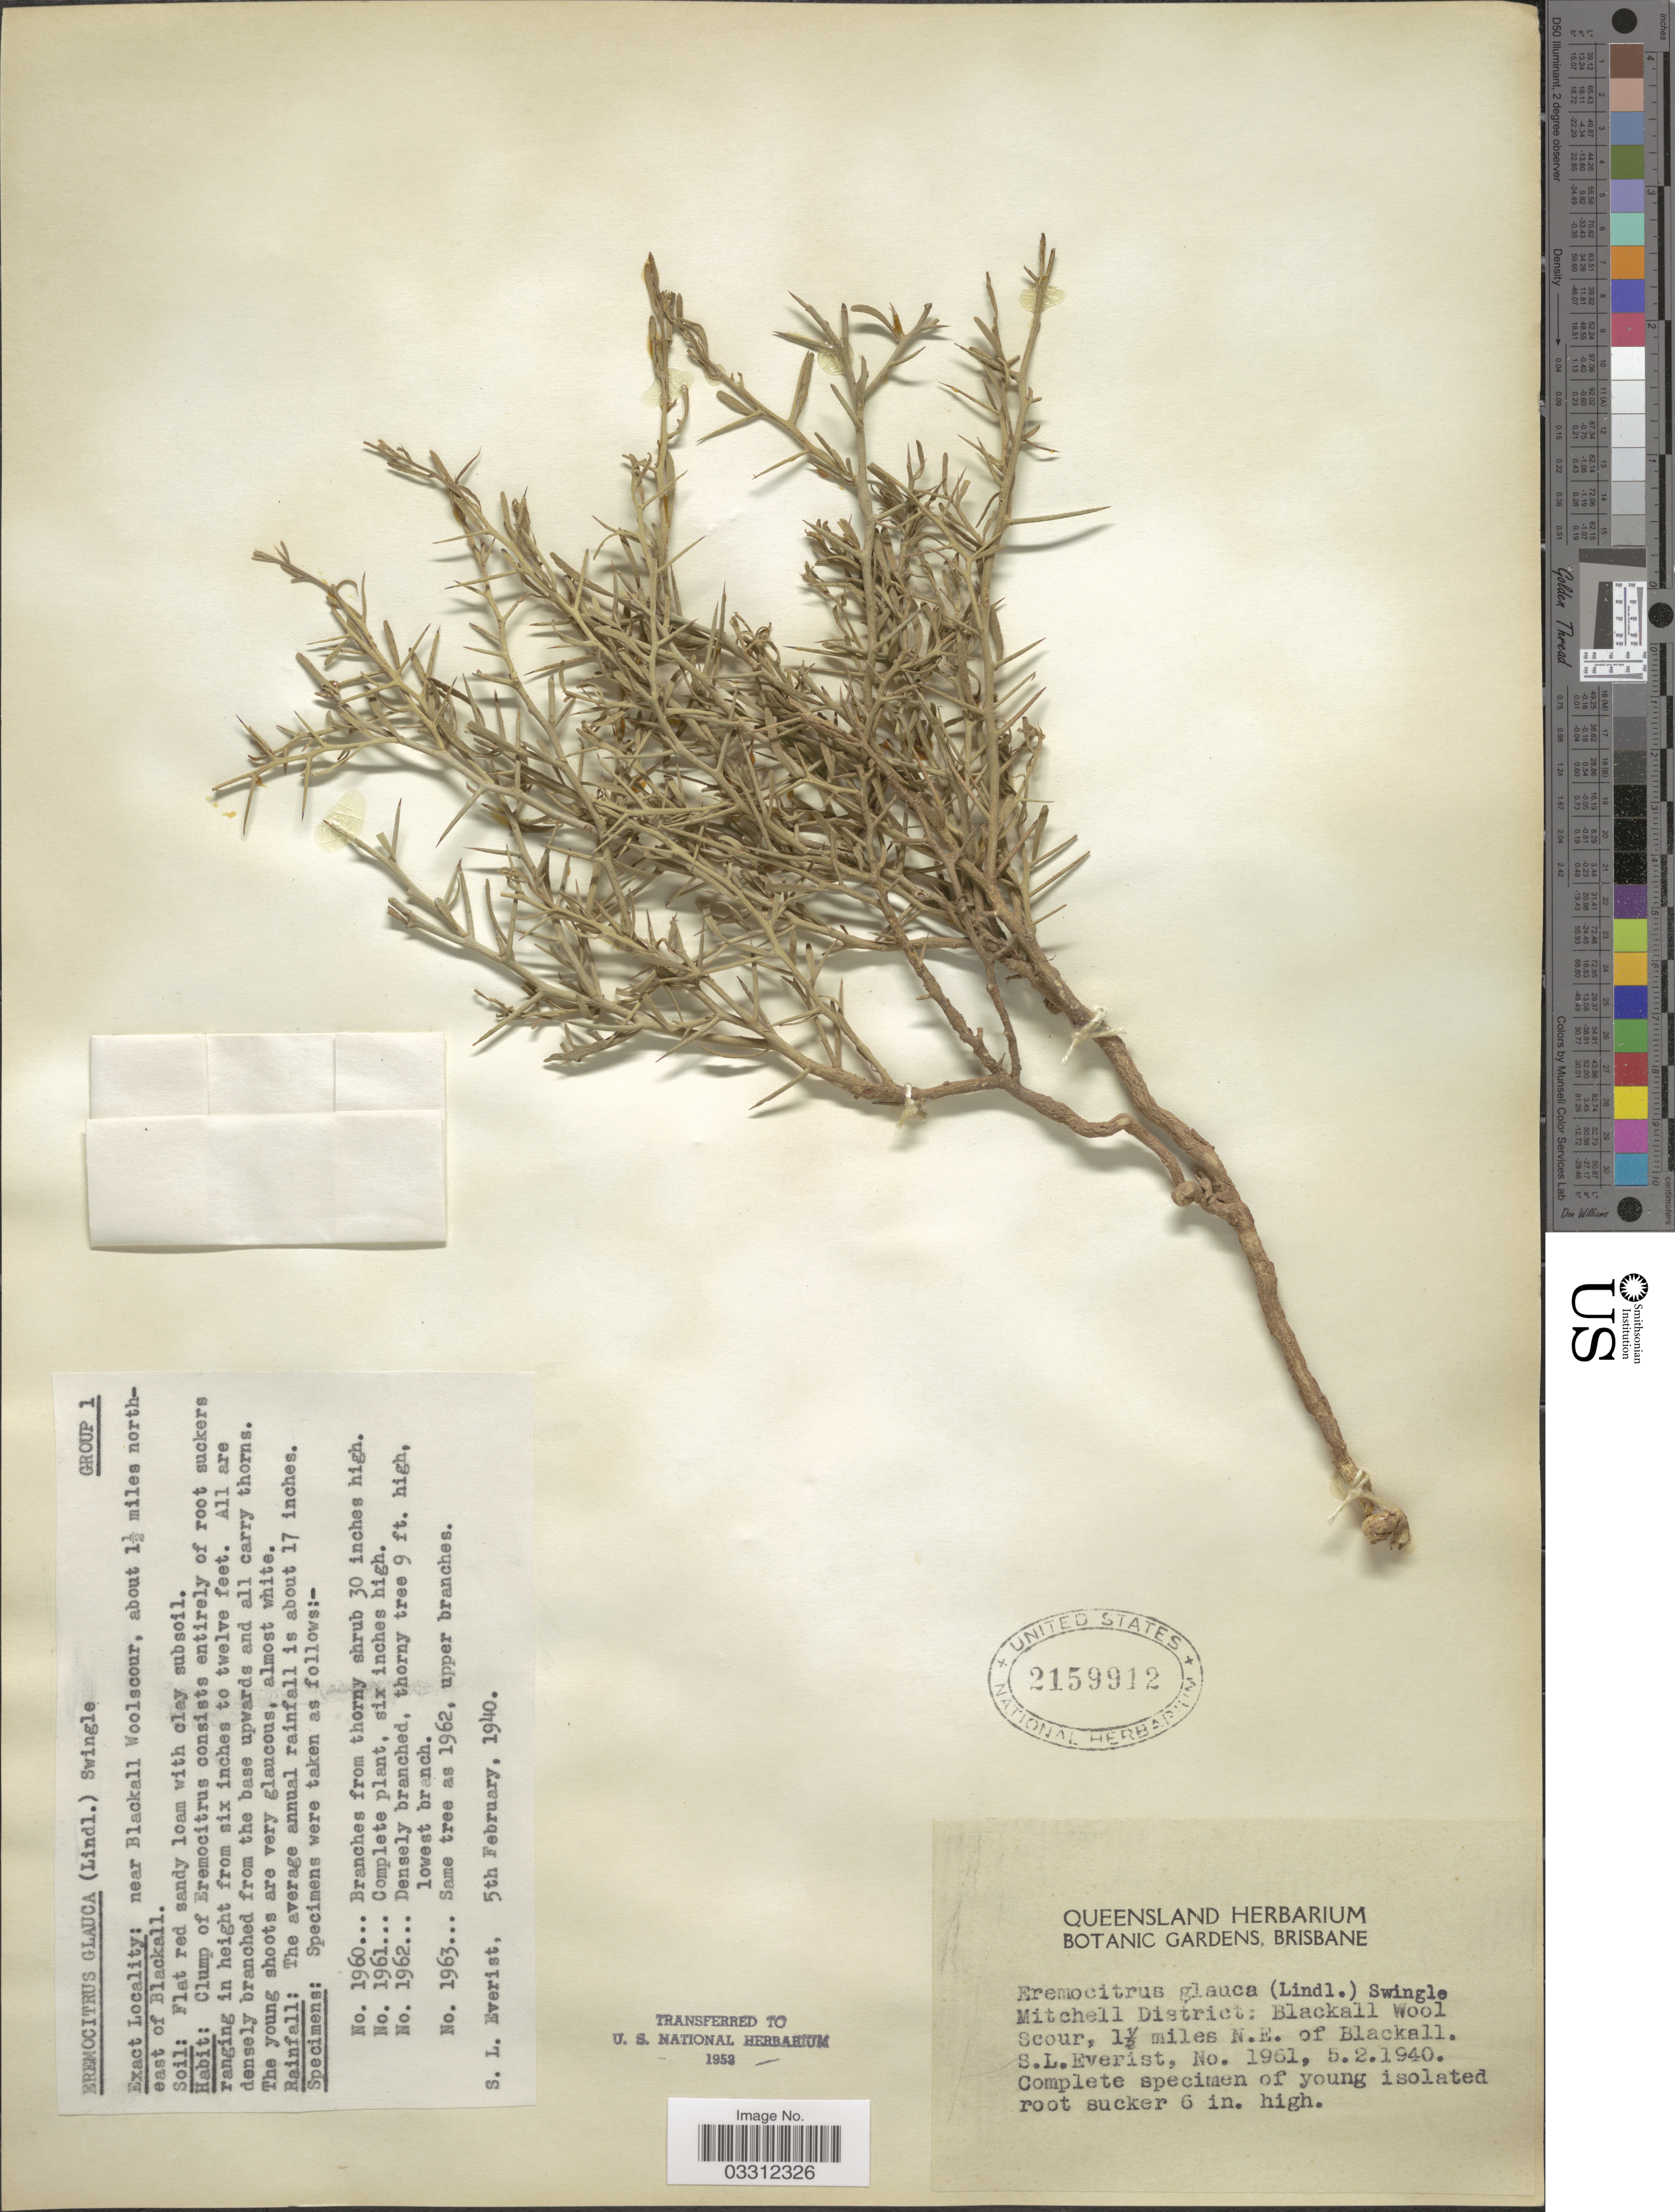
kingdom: Plantae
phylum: Tracheophyta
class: Magnoliopsida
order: Sapindales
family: Rutaceae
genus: Citrus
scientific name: Citrus glauca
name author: (Lindl.) Burkill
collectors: S. Everist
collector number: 1961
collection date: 1940-02-05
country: Australia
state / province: Queensland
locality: Mitchell District: near Blackall Woolscour, about 1½ miles northeast of Blackall.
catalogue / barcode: US 2159912